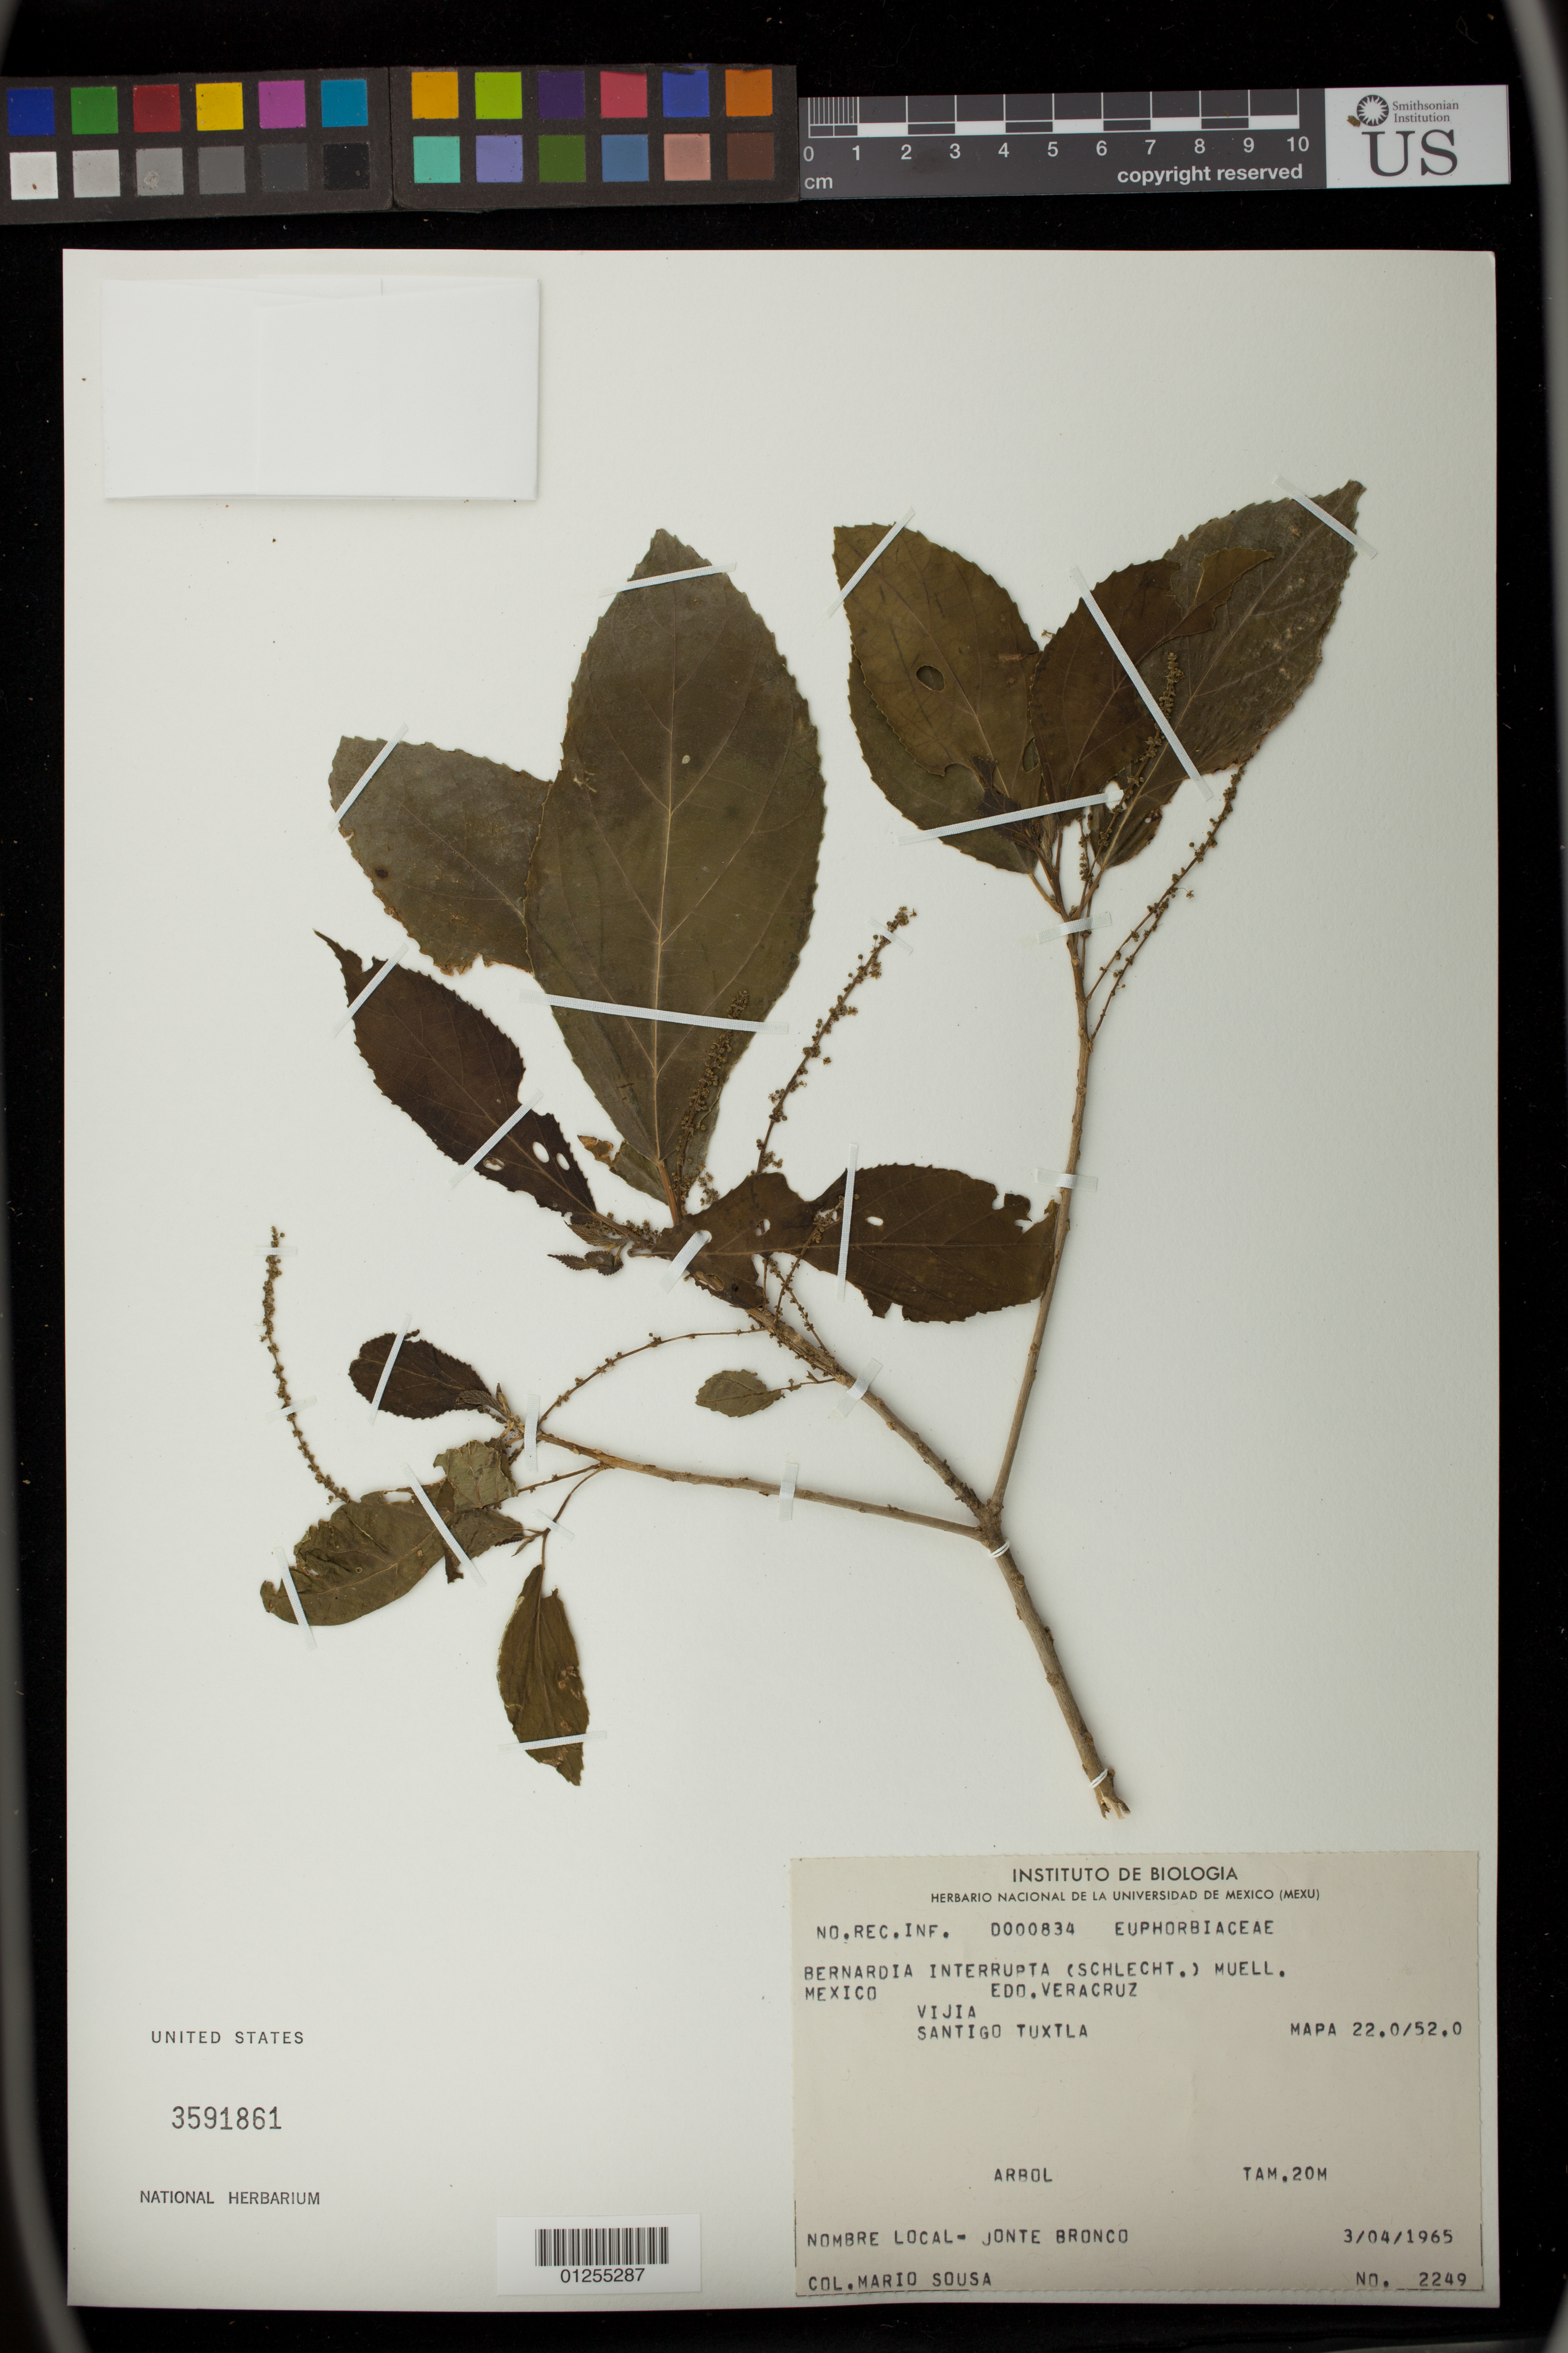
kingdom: Plantae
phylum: Tracheophyta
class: Magnoliopsida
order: Malpighiales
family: Euphorbiaceae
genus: Bernardia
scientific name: Bernardia interrupta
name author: (Schltdl.) Müll. Arg.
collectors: M. Sousa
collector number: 2249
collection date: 1965-03-04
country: Mexico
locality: Vijia, Santigo Tuxtla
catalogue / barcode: US 3591861